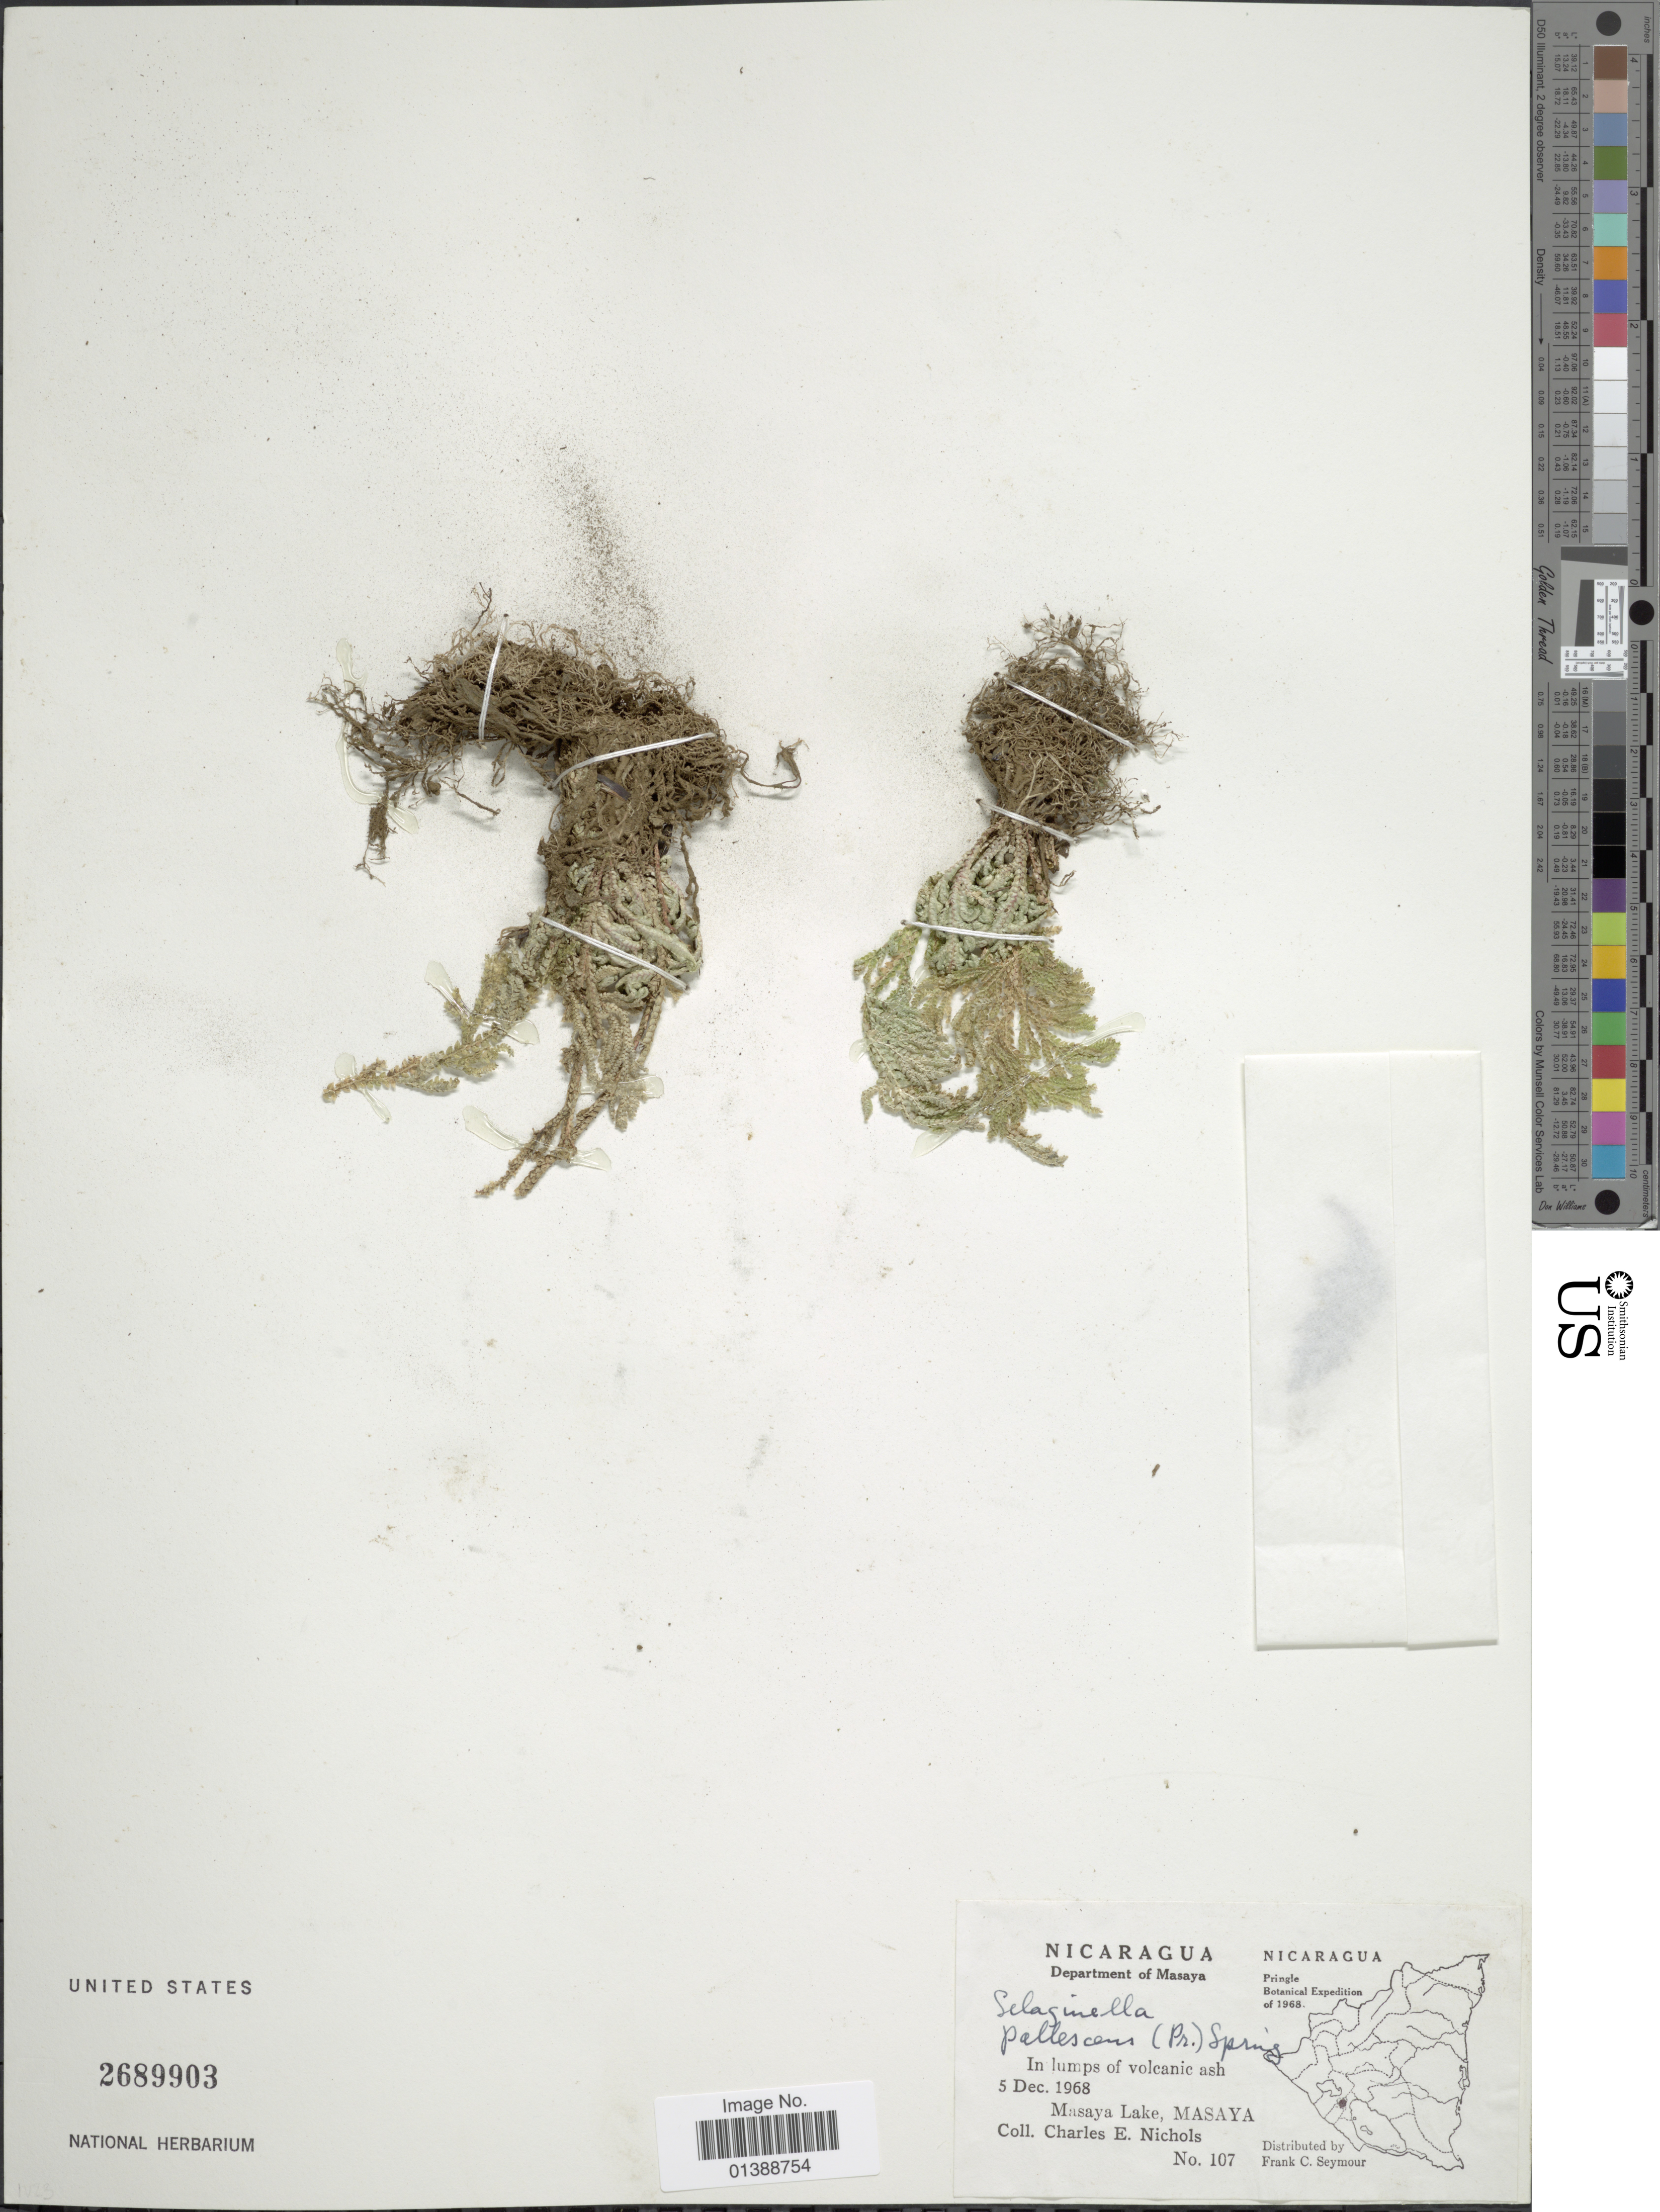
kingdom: Plantae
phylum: Tracheophyta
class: Lycopodiopsida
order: Selaginellales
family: Selaginellaceae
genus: Selaginella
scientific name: Selaginella pallescens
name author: (C. Presl) Spring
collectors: C. Nichols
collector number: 107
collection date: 1968-12-05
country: Nicaragua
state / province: Masaya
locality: Masaya Lake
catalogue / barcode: US 2689903